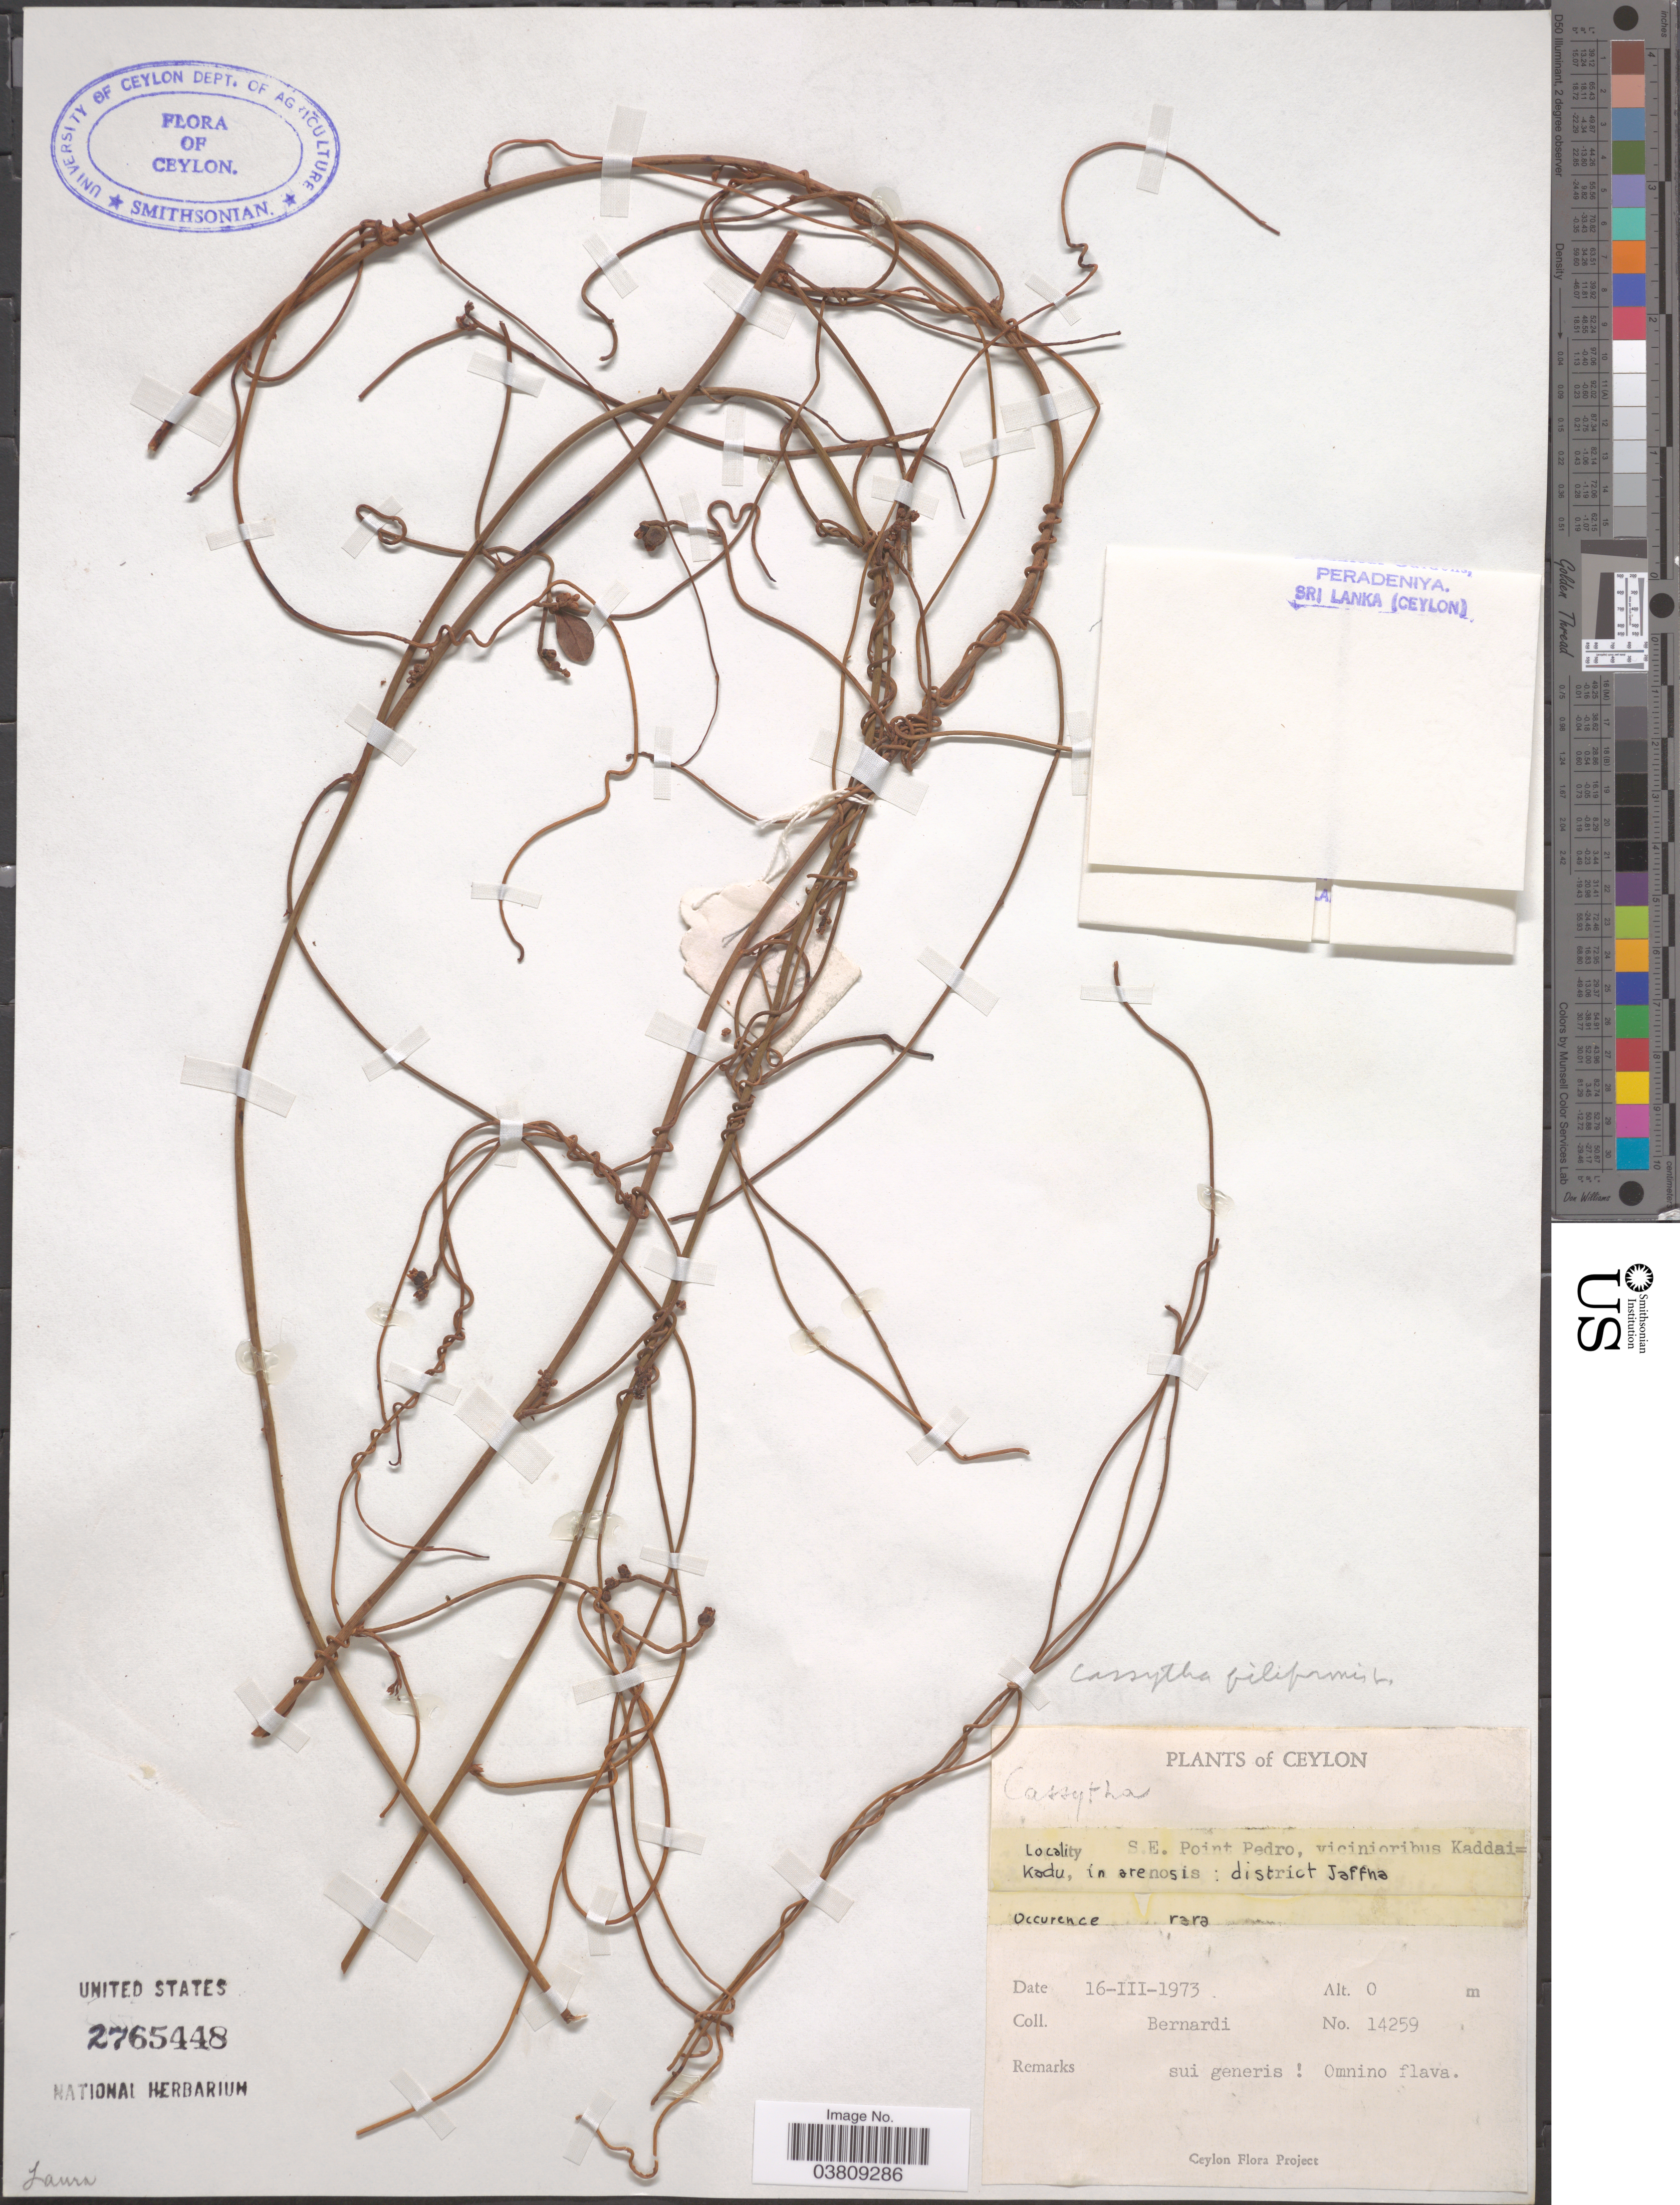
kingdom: Plantae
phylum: Tracheophyta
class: Magnoliopsida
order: Laurales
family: Lauraceae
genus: Cassytha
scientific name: Cassytha filiformis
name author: L.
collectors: Bernardi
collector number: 14259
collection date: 1973-03-16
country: Sri Lanka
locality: Ceylon. S.E. Point Pedro, vicinioribus Kaddai= Kadu, in arenosis: district Jaffna.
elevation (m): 0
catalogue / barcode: US 2765448